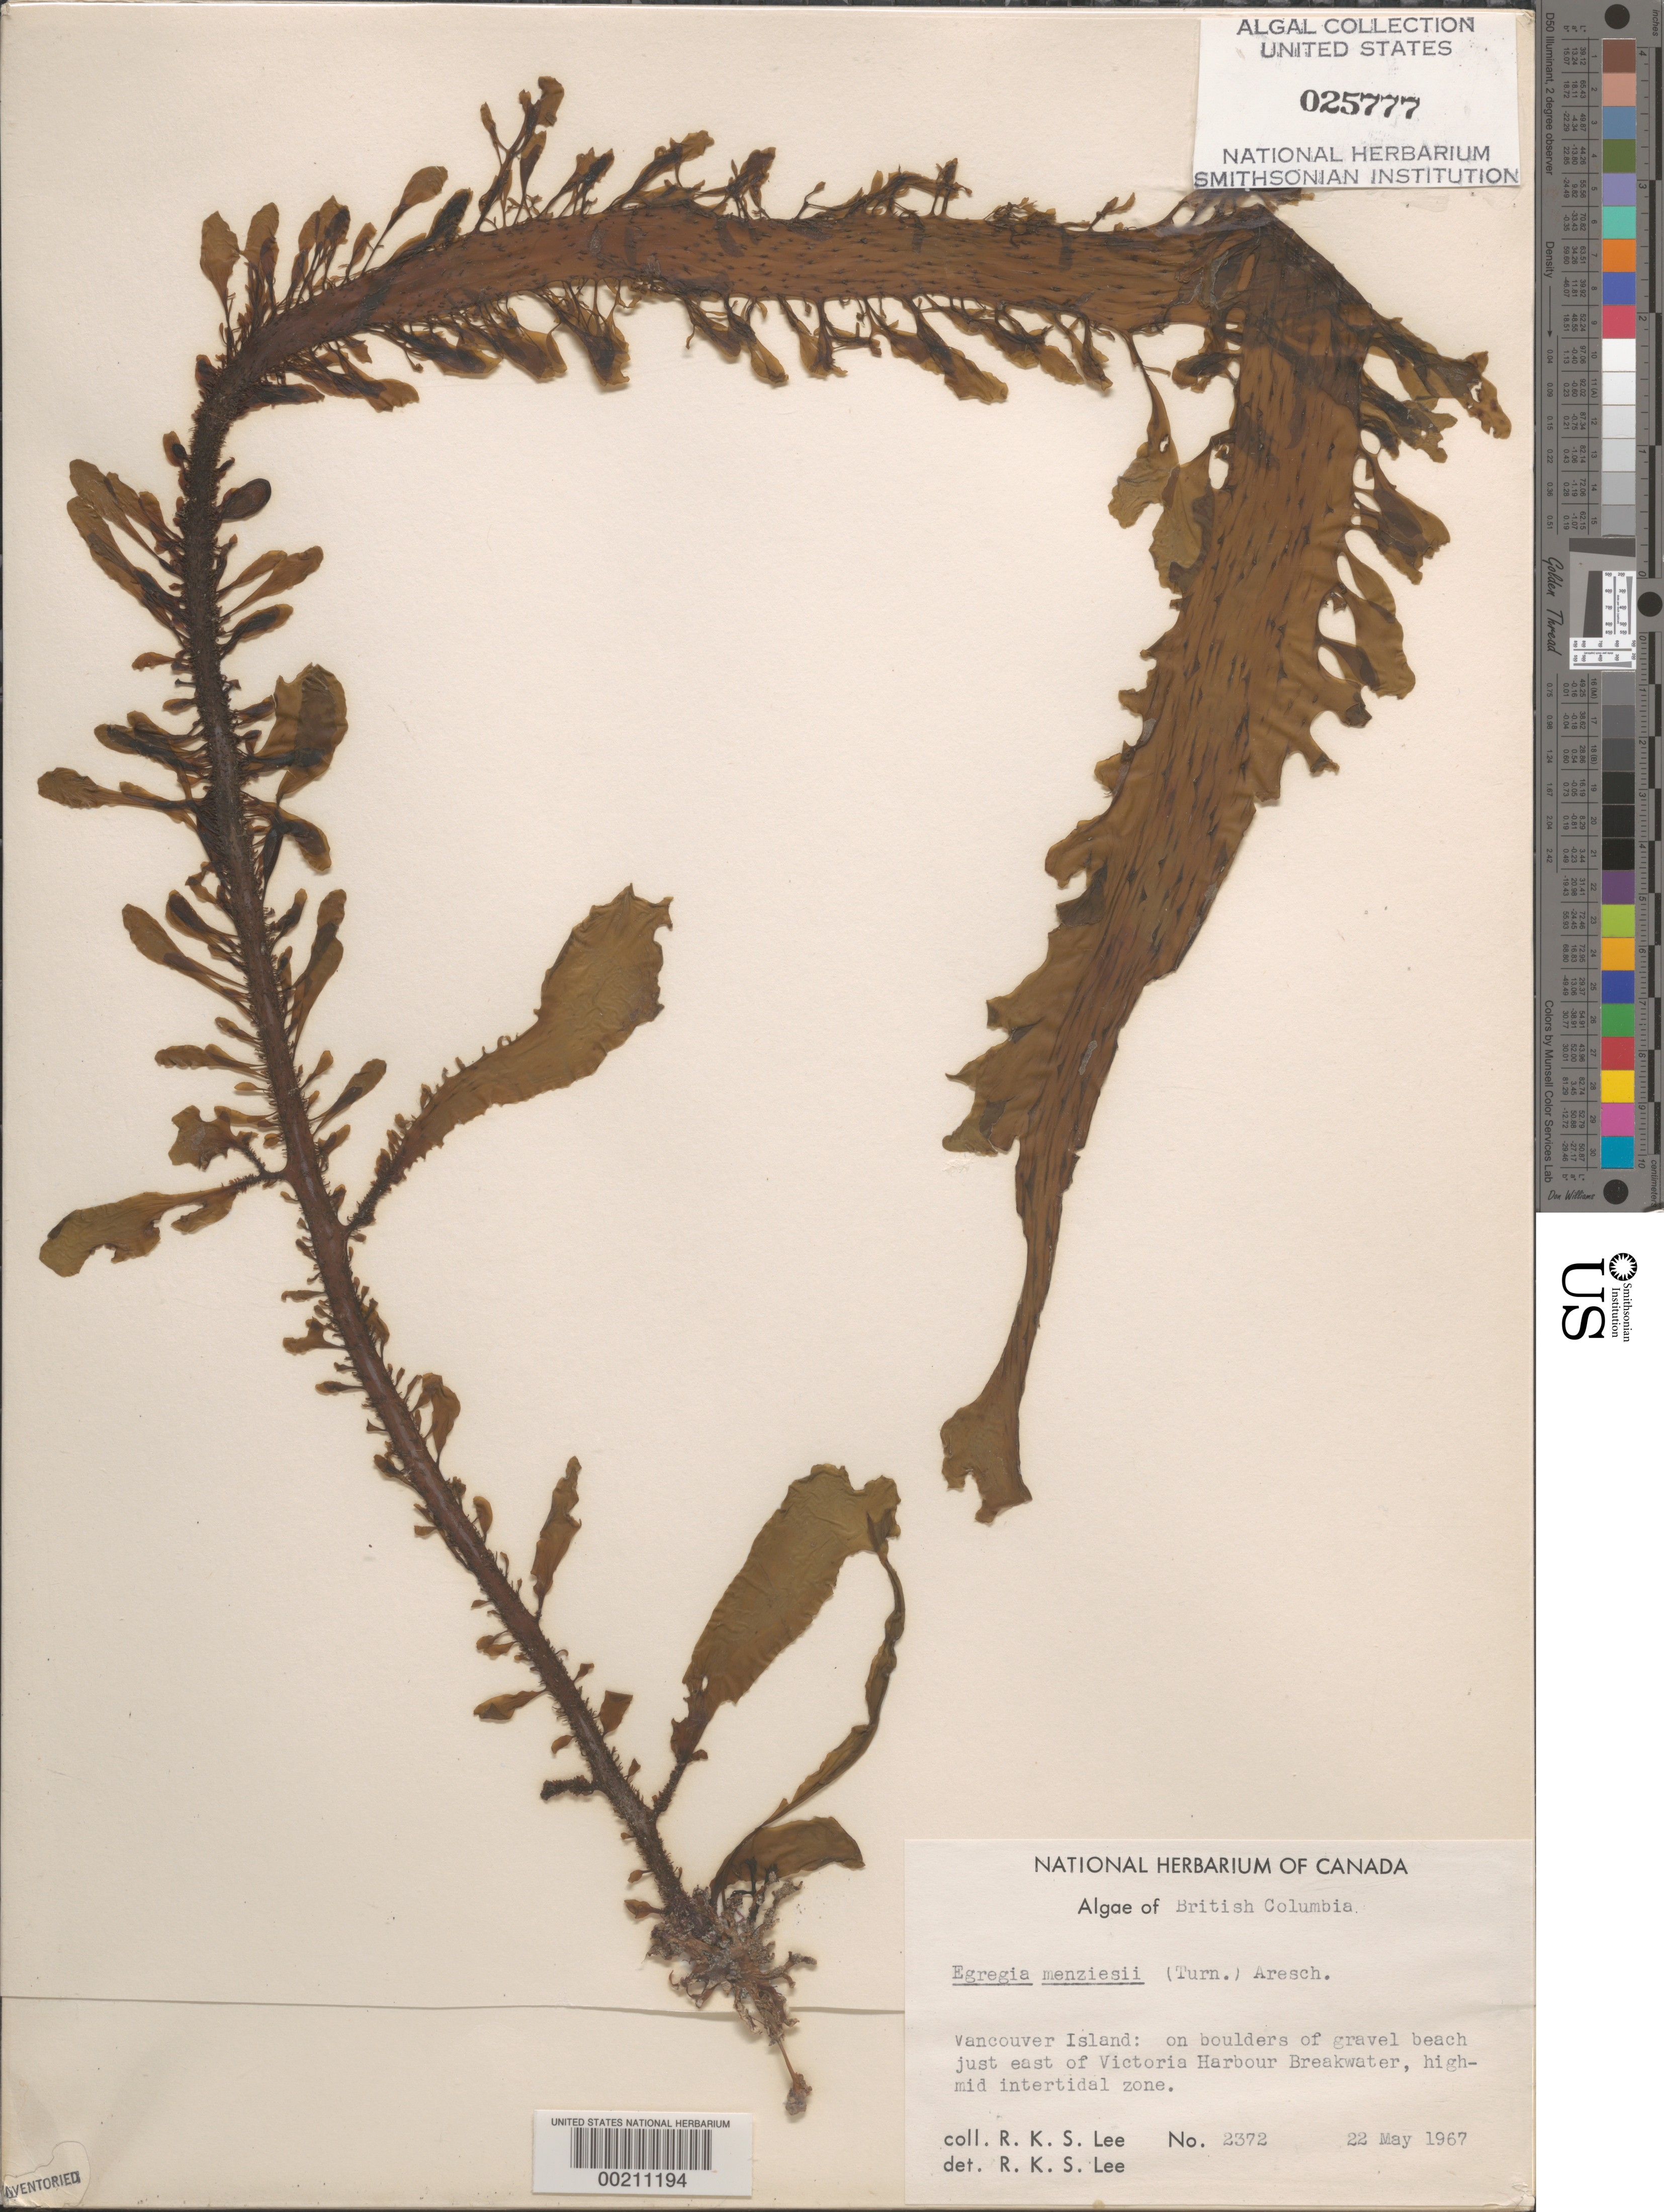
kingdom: Chromista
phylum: Ochrophyta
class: Phaeophyceae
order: Laminariales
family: Lessoniaceae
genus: Egregia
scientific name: Egregia menziesii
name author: (Turner) Aresch.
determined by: Lee, R. K. S.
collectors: R. Lee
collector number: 2372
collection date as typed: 22 May 1967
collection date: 1967-05-22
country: Canada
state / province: British Columbia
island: Vancouver Island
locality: Just east of Victoria Harbor breakwater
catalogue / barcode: US 25777